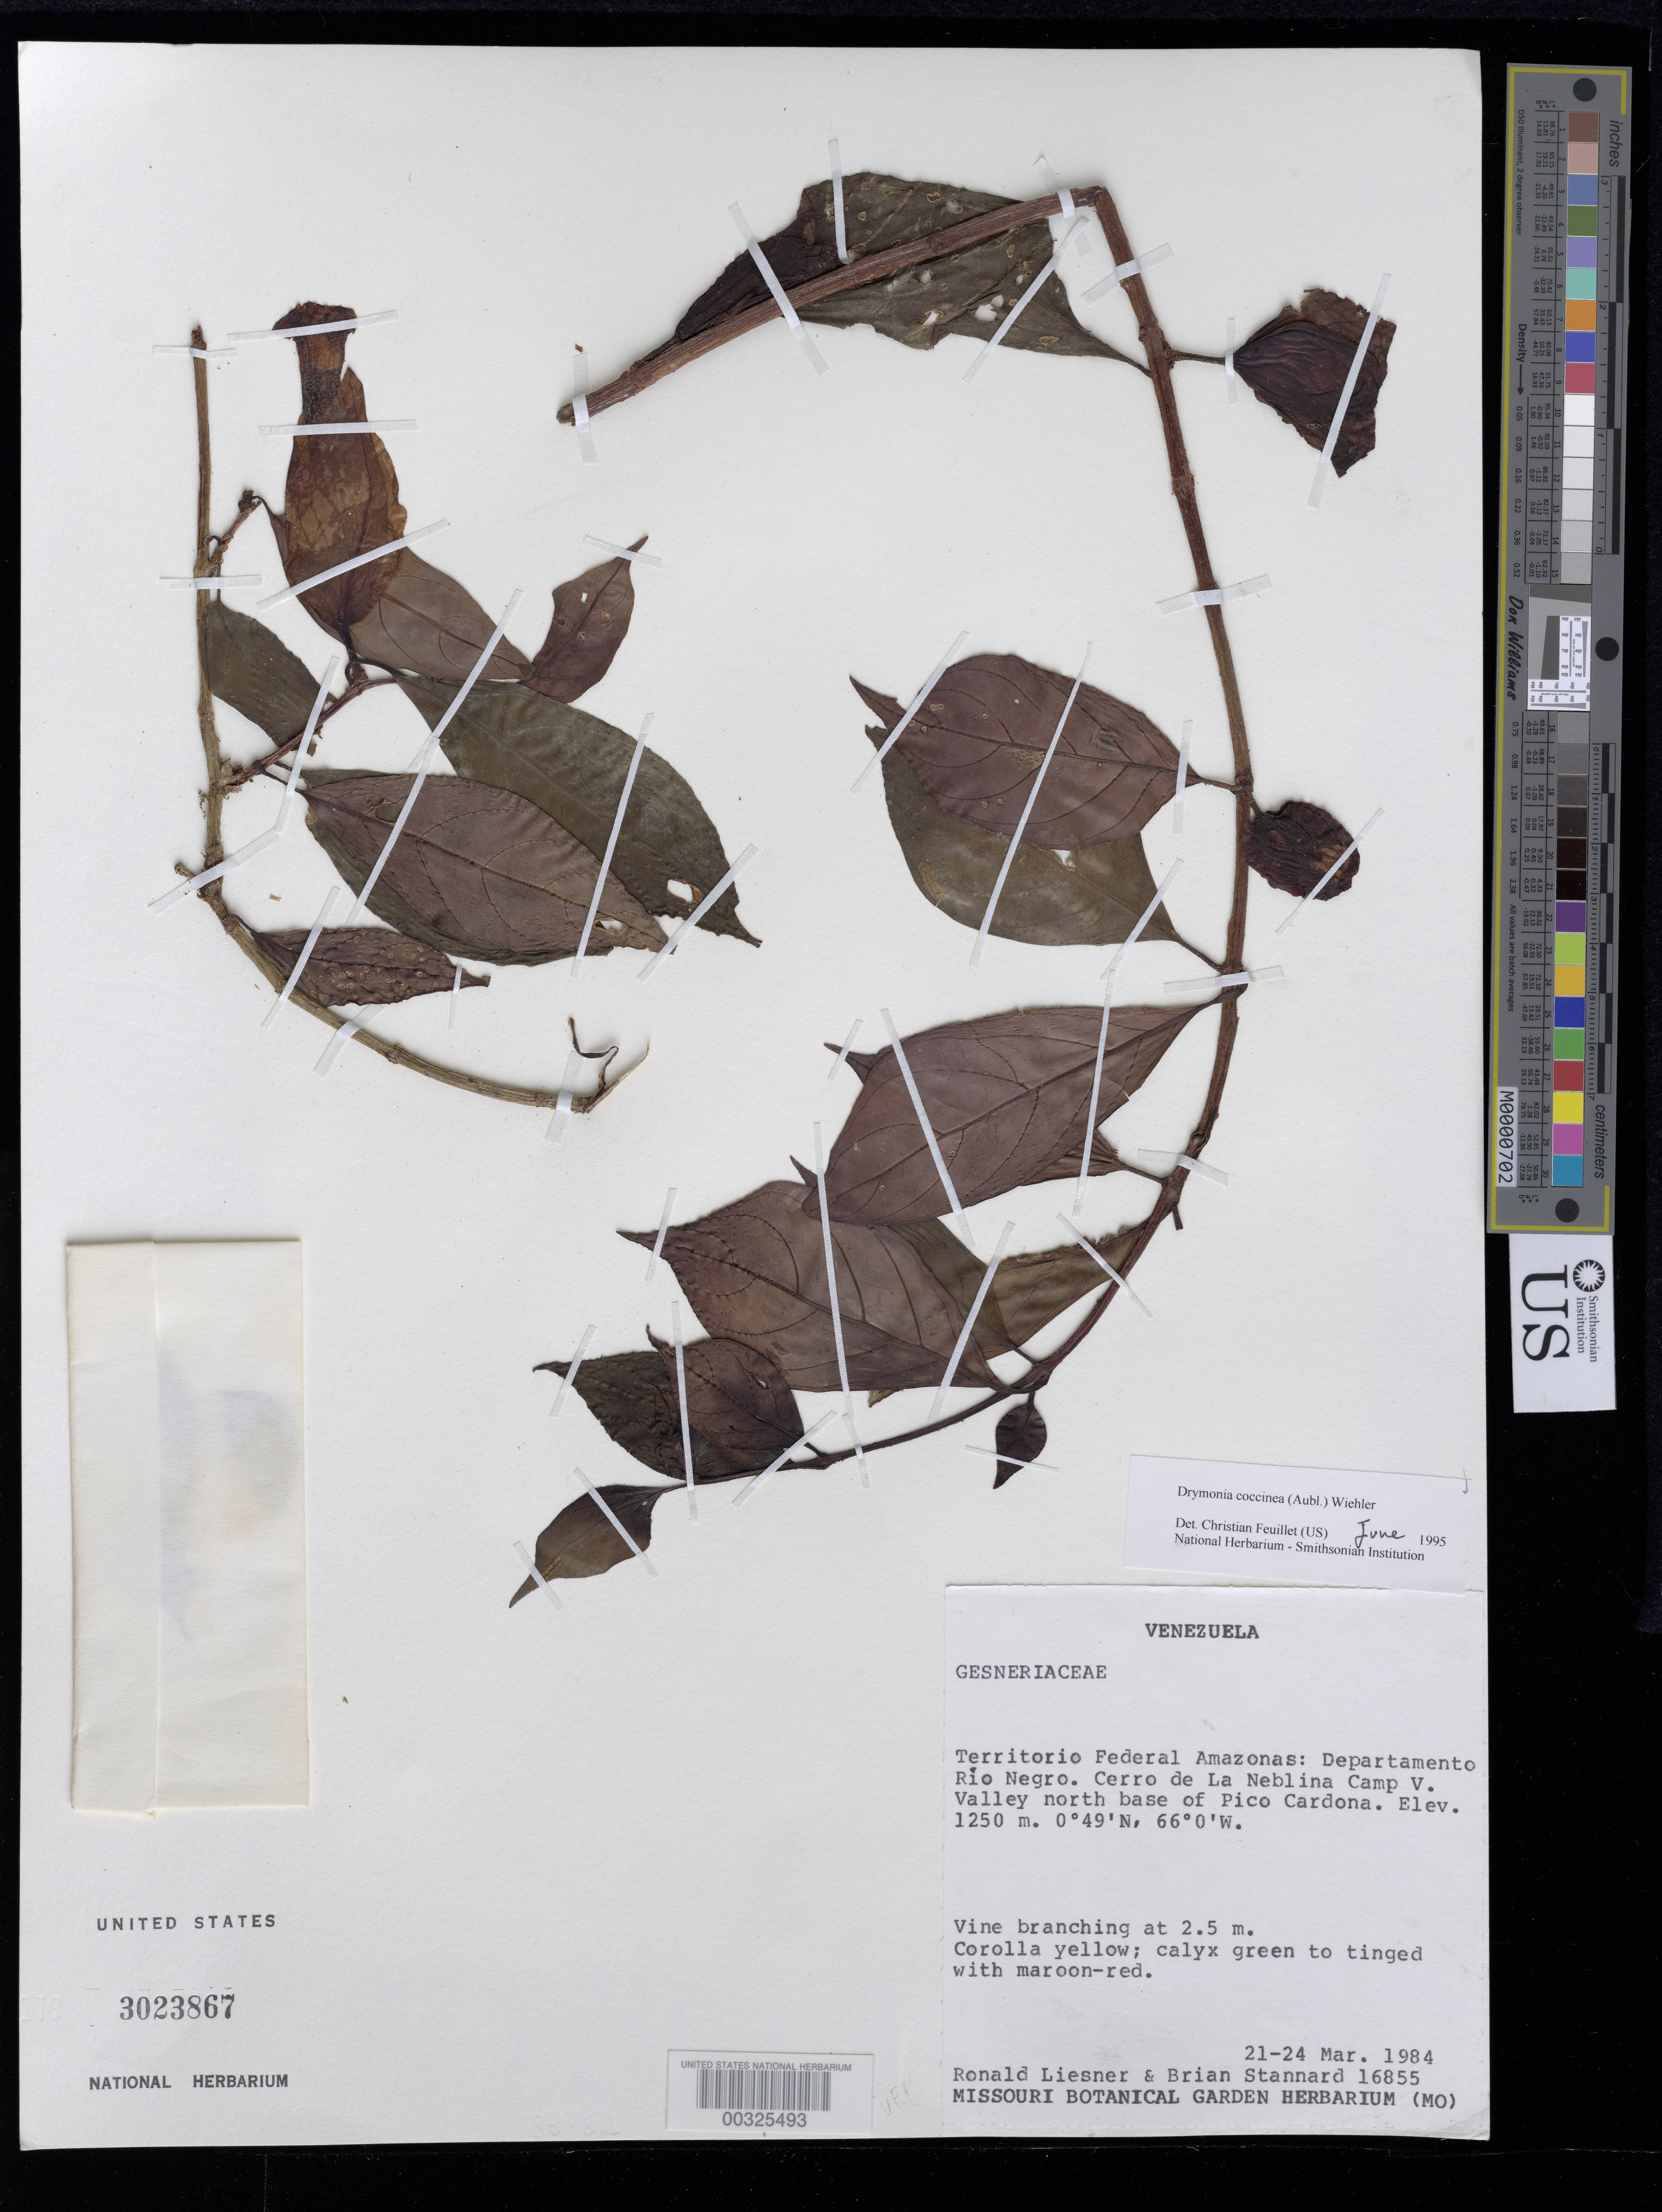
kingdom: Plantae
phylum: Tracheophyta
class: Magnoliopsida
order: Lamiales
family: Gesneriaceae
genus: Drymonia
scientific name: Drymonia coccinea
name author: (Aubl.) Wiehler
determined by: Feuillet, C.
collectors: R. L. Liesner & B. L. Stannard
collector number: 16855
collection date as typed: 21-24 Mar 1984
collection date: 1984-03-21/1984-03-24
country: Venezuela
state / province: Amazonas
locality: Rio Negro Dept., Cerro de la Neblina camp V, valley N base of Pico Cardona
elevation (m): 1250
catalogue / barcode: US 3023867